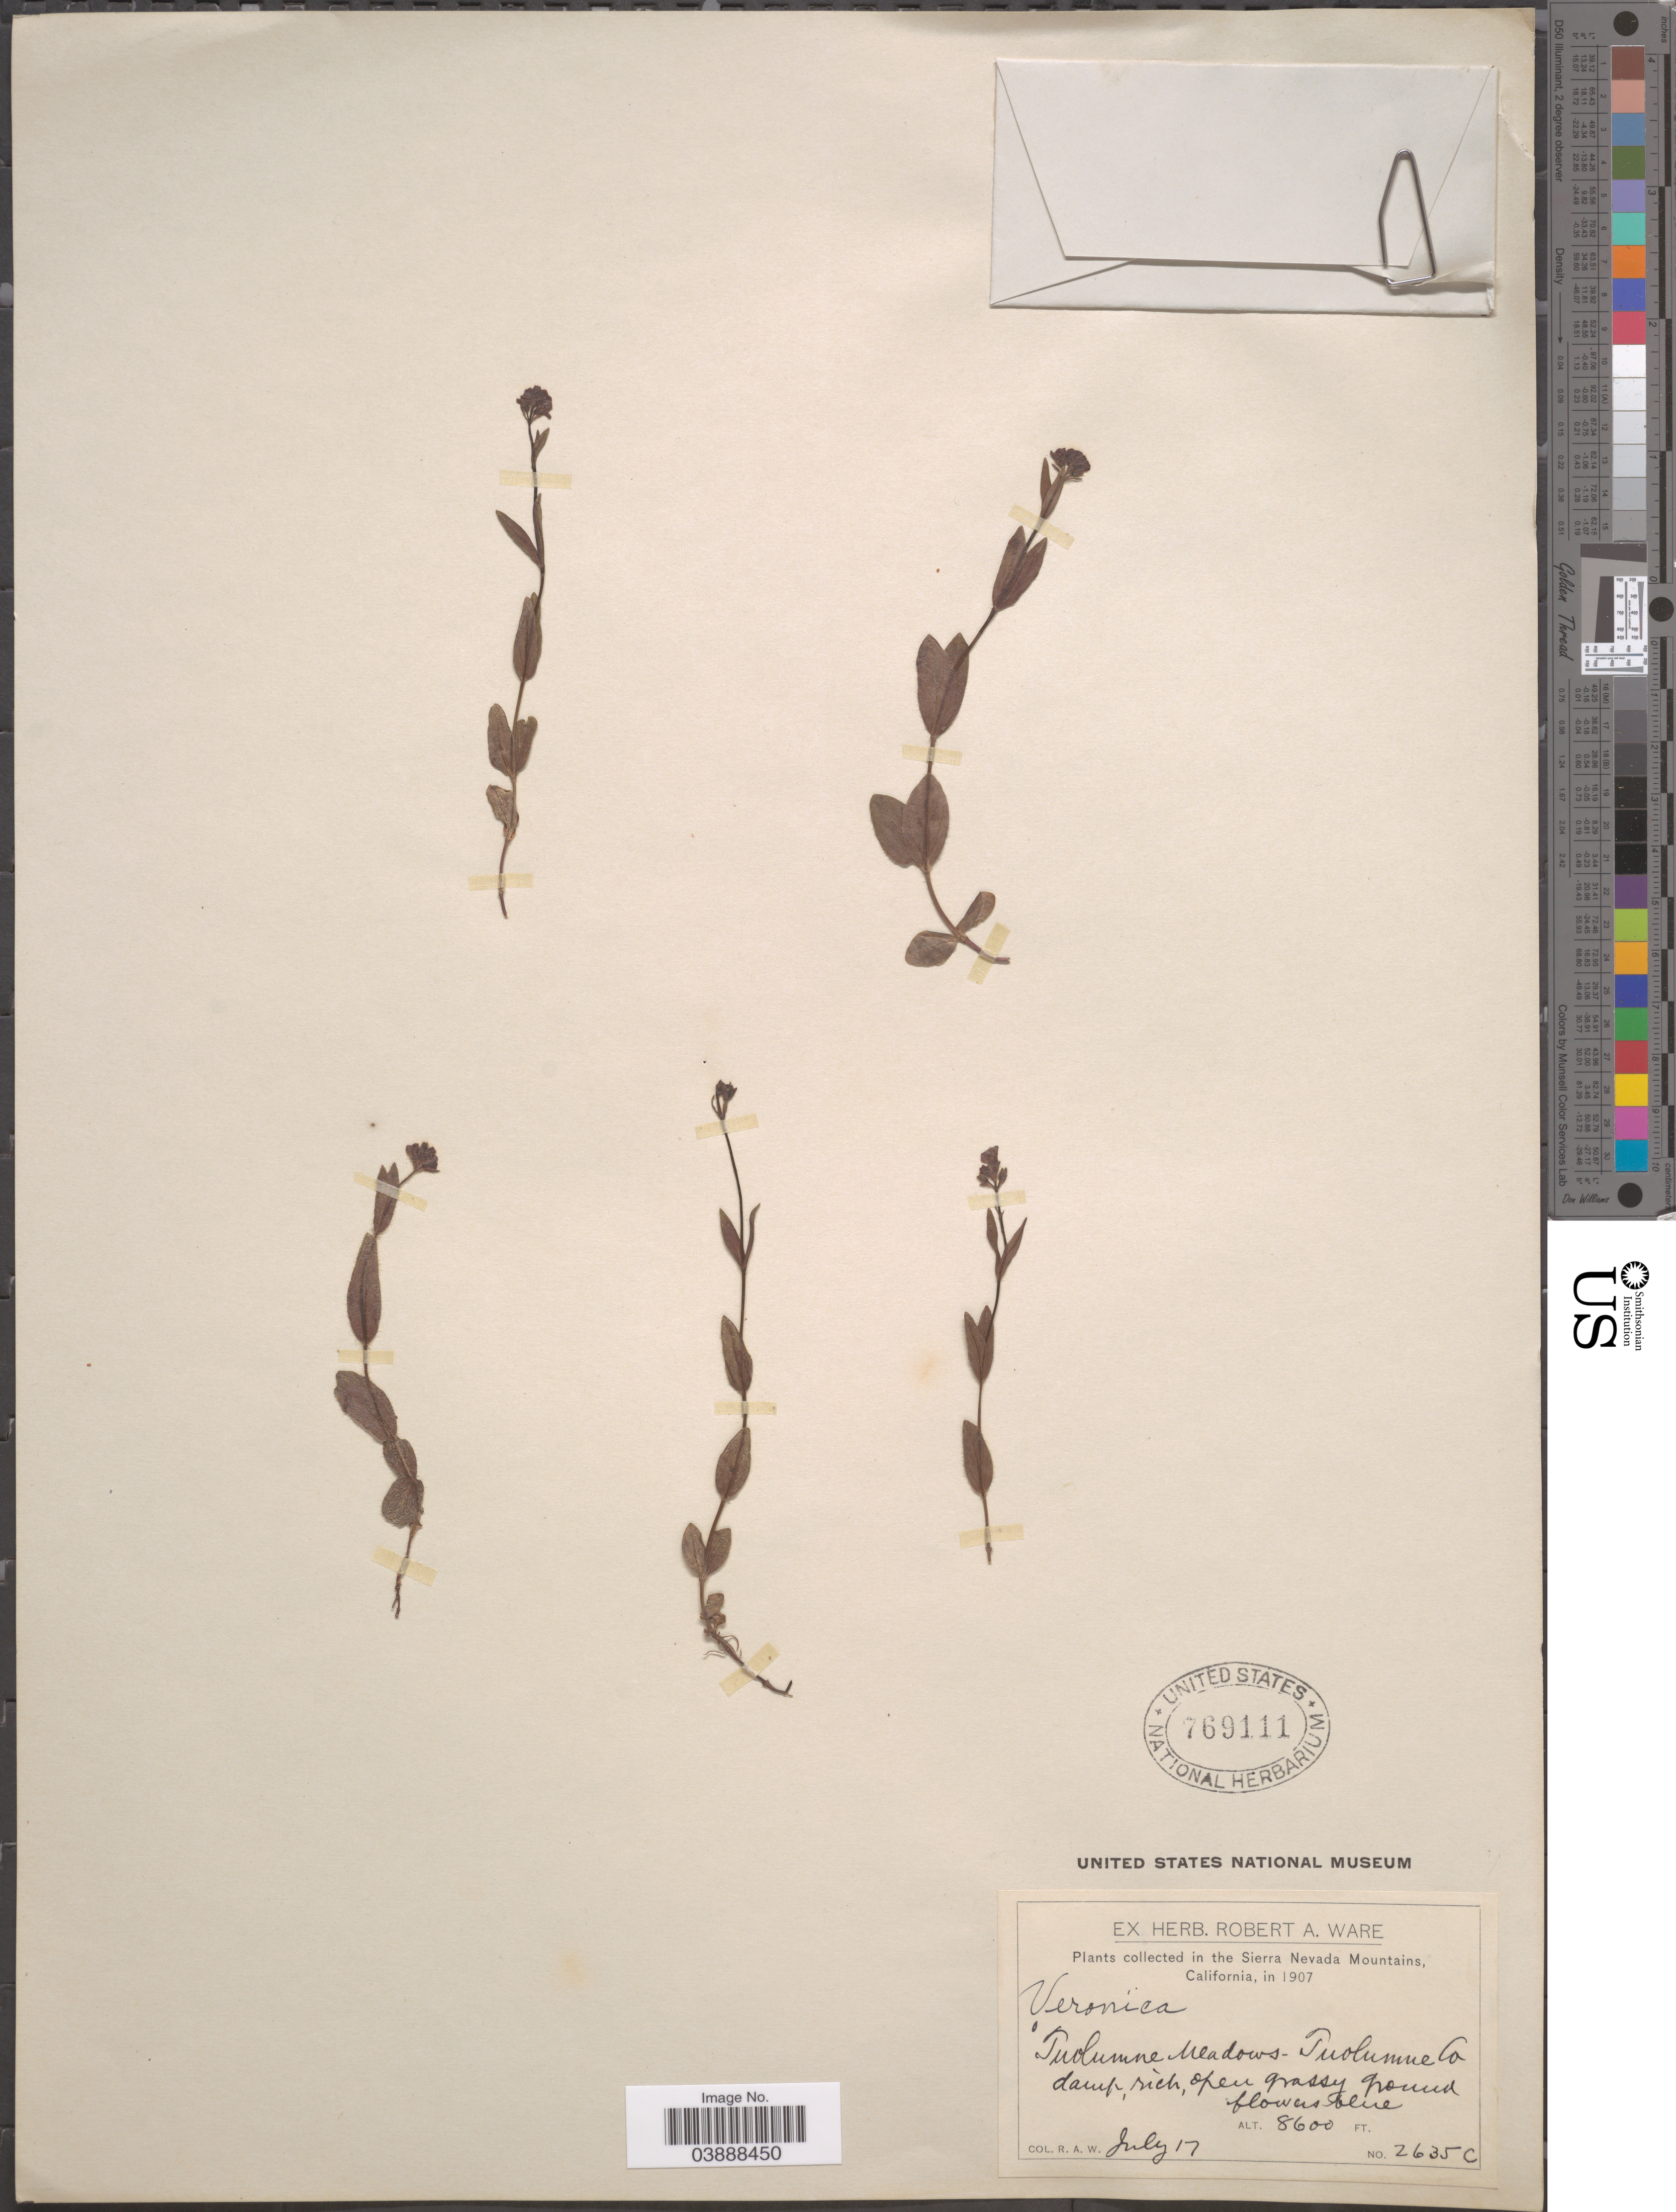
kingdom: Plantae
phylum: Tracheophyta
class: Magnoliopsida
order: Lamiales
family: Plantaginaceae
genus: Veronica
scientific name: Veronica wormskjoldii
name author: Roem. & Schult.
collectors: R. Ware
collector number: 2635 C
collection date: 1907-07-17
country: United States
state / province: California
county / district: Tuolumne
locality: In the Sierra Nevada Mountains. Tuolumne Meadows. Tuolumne Co.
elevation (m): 2621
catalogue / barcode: US 769111